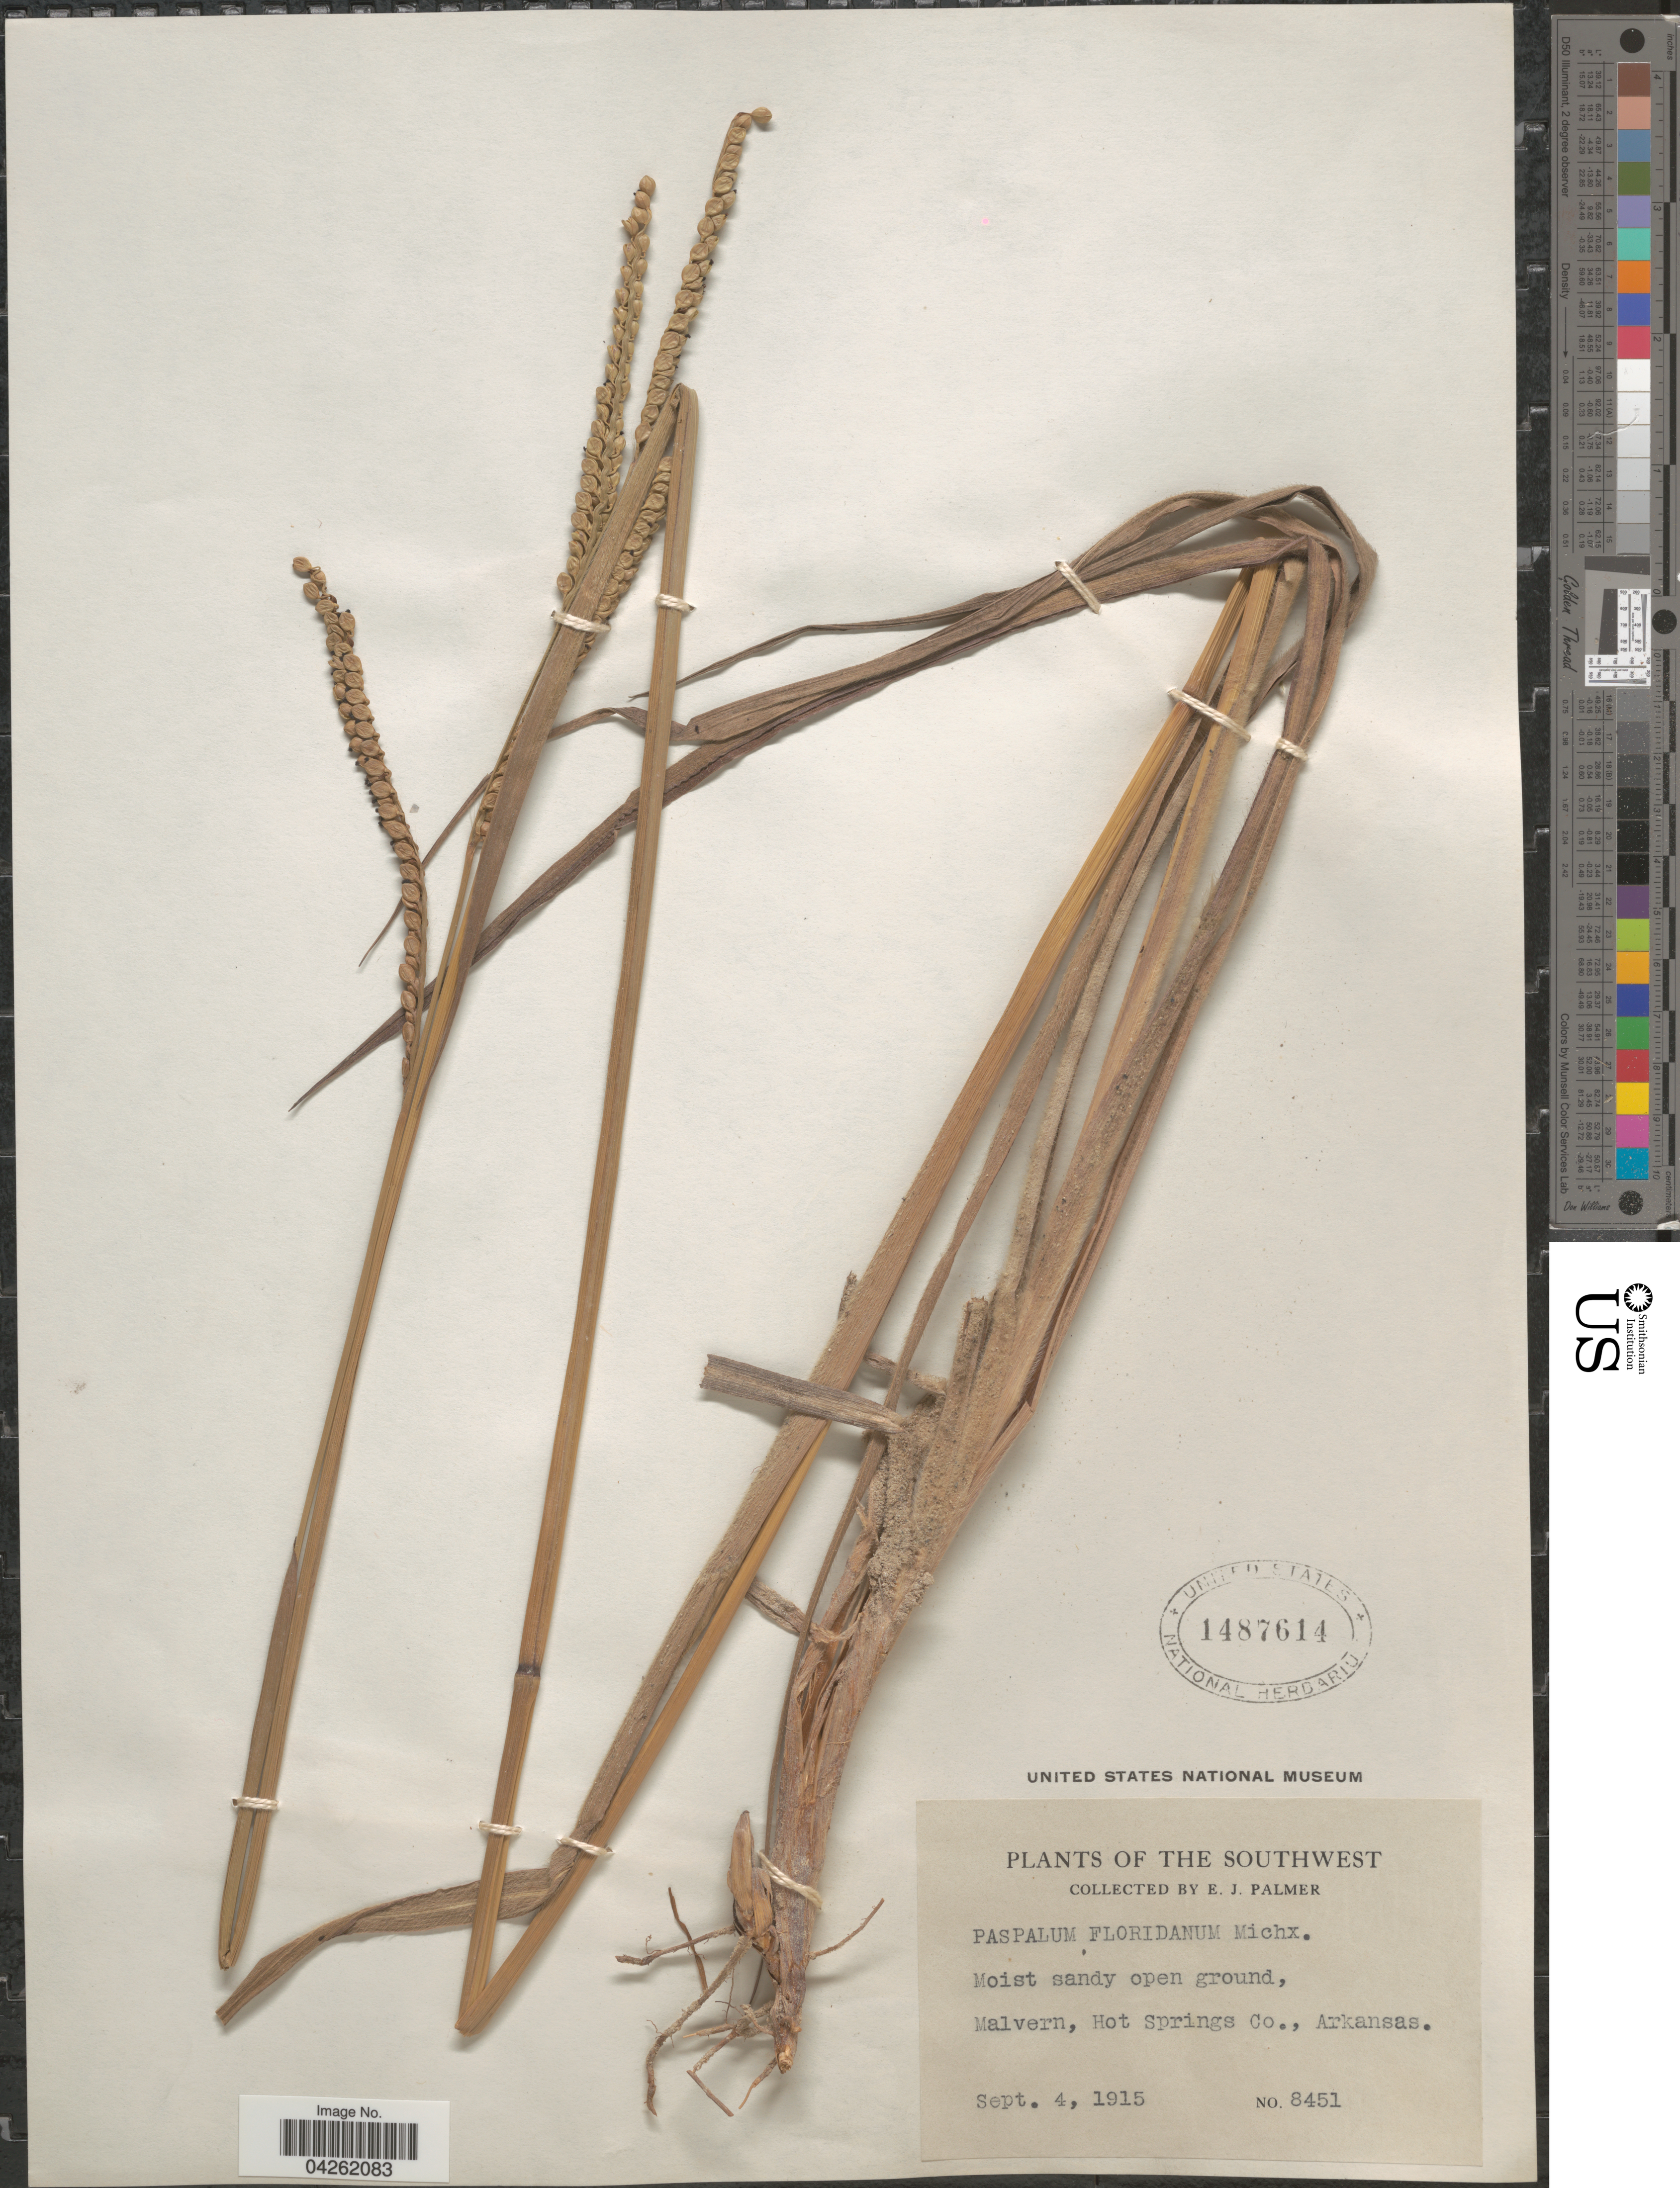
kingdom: Plantae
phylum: Tracheophyta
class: Liliopsida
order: Poales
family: Poaceae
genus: Paspalum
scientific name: Paspalum floridanum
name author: Michx.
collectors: E. J. Palmer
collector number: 8451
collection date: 1915-09-04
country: United States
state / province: Arkansas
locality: The Southwest. Malvern, Hot Springs Co.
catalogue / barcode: US 1487614